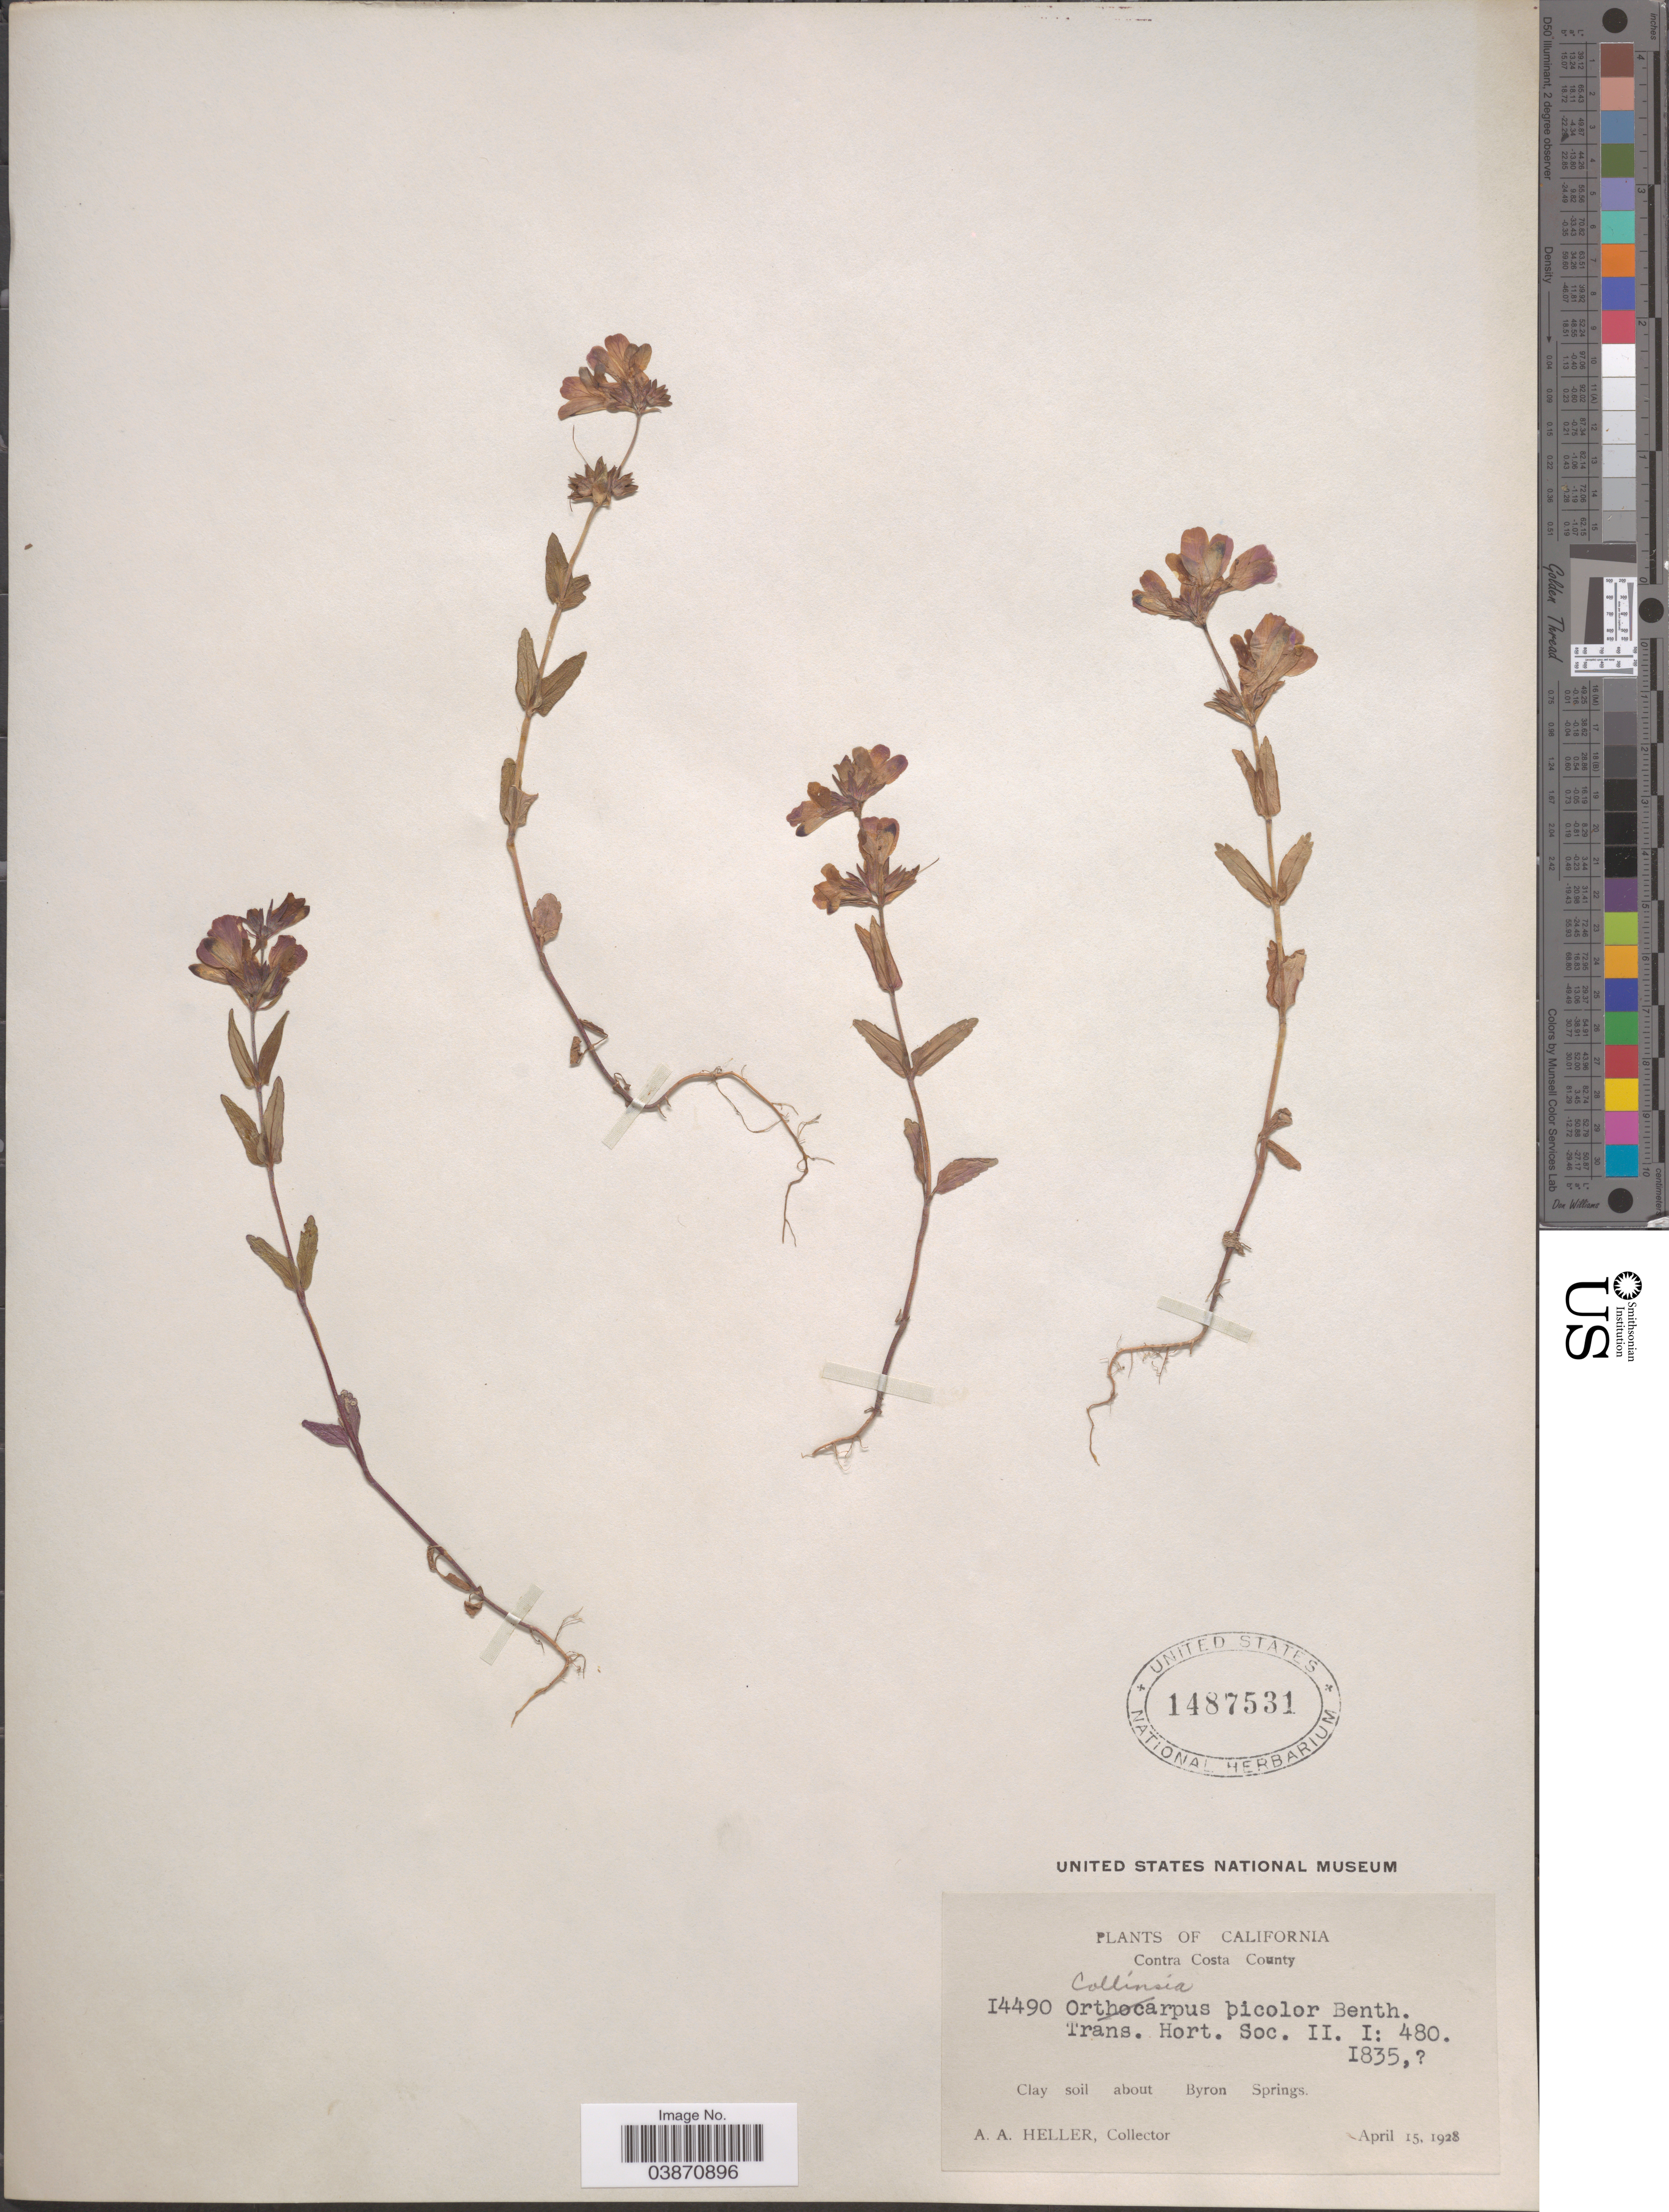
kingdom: Plantae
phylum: Tracheophyta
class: Magnoliopsida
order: Lamiales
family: Plantaginaceae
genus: Collinsia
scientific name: Collinsia bicolor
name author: Raf.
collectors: A. A. Heller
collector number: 14490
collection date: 1928-04-15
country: United States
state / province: California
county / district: Contra Costa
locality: Contra Costa County. About Byron Springs.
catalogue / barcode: US 1487531